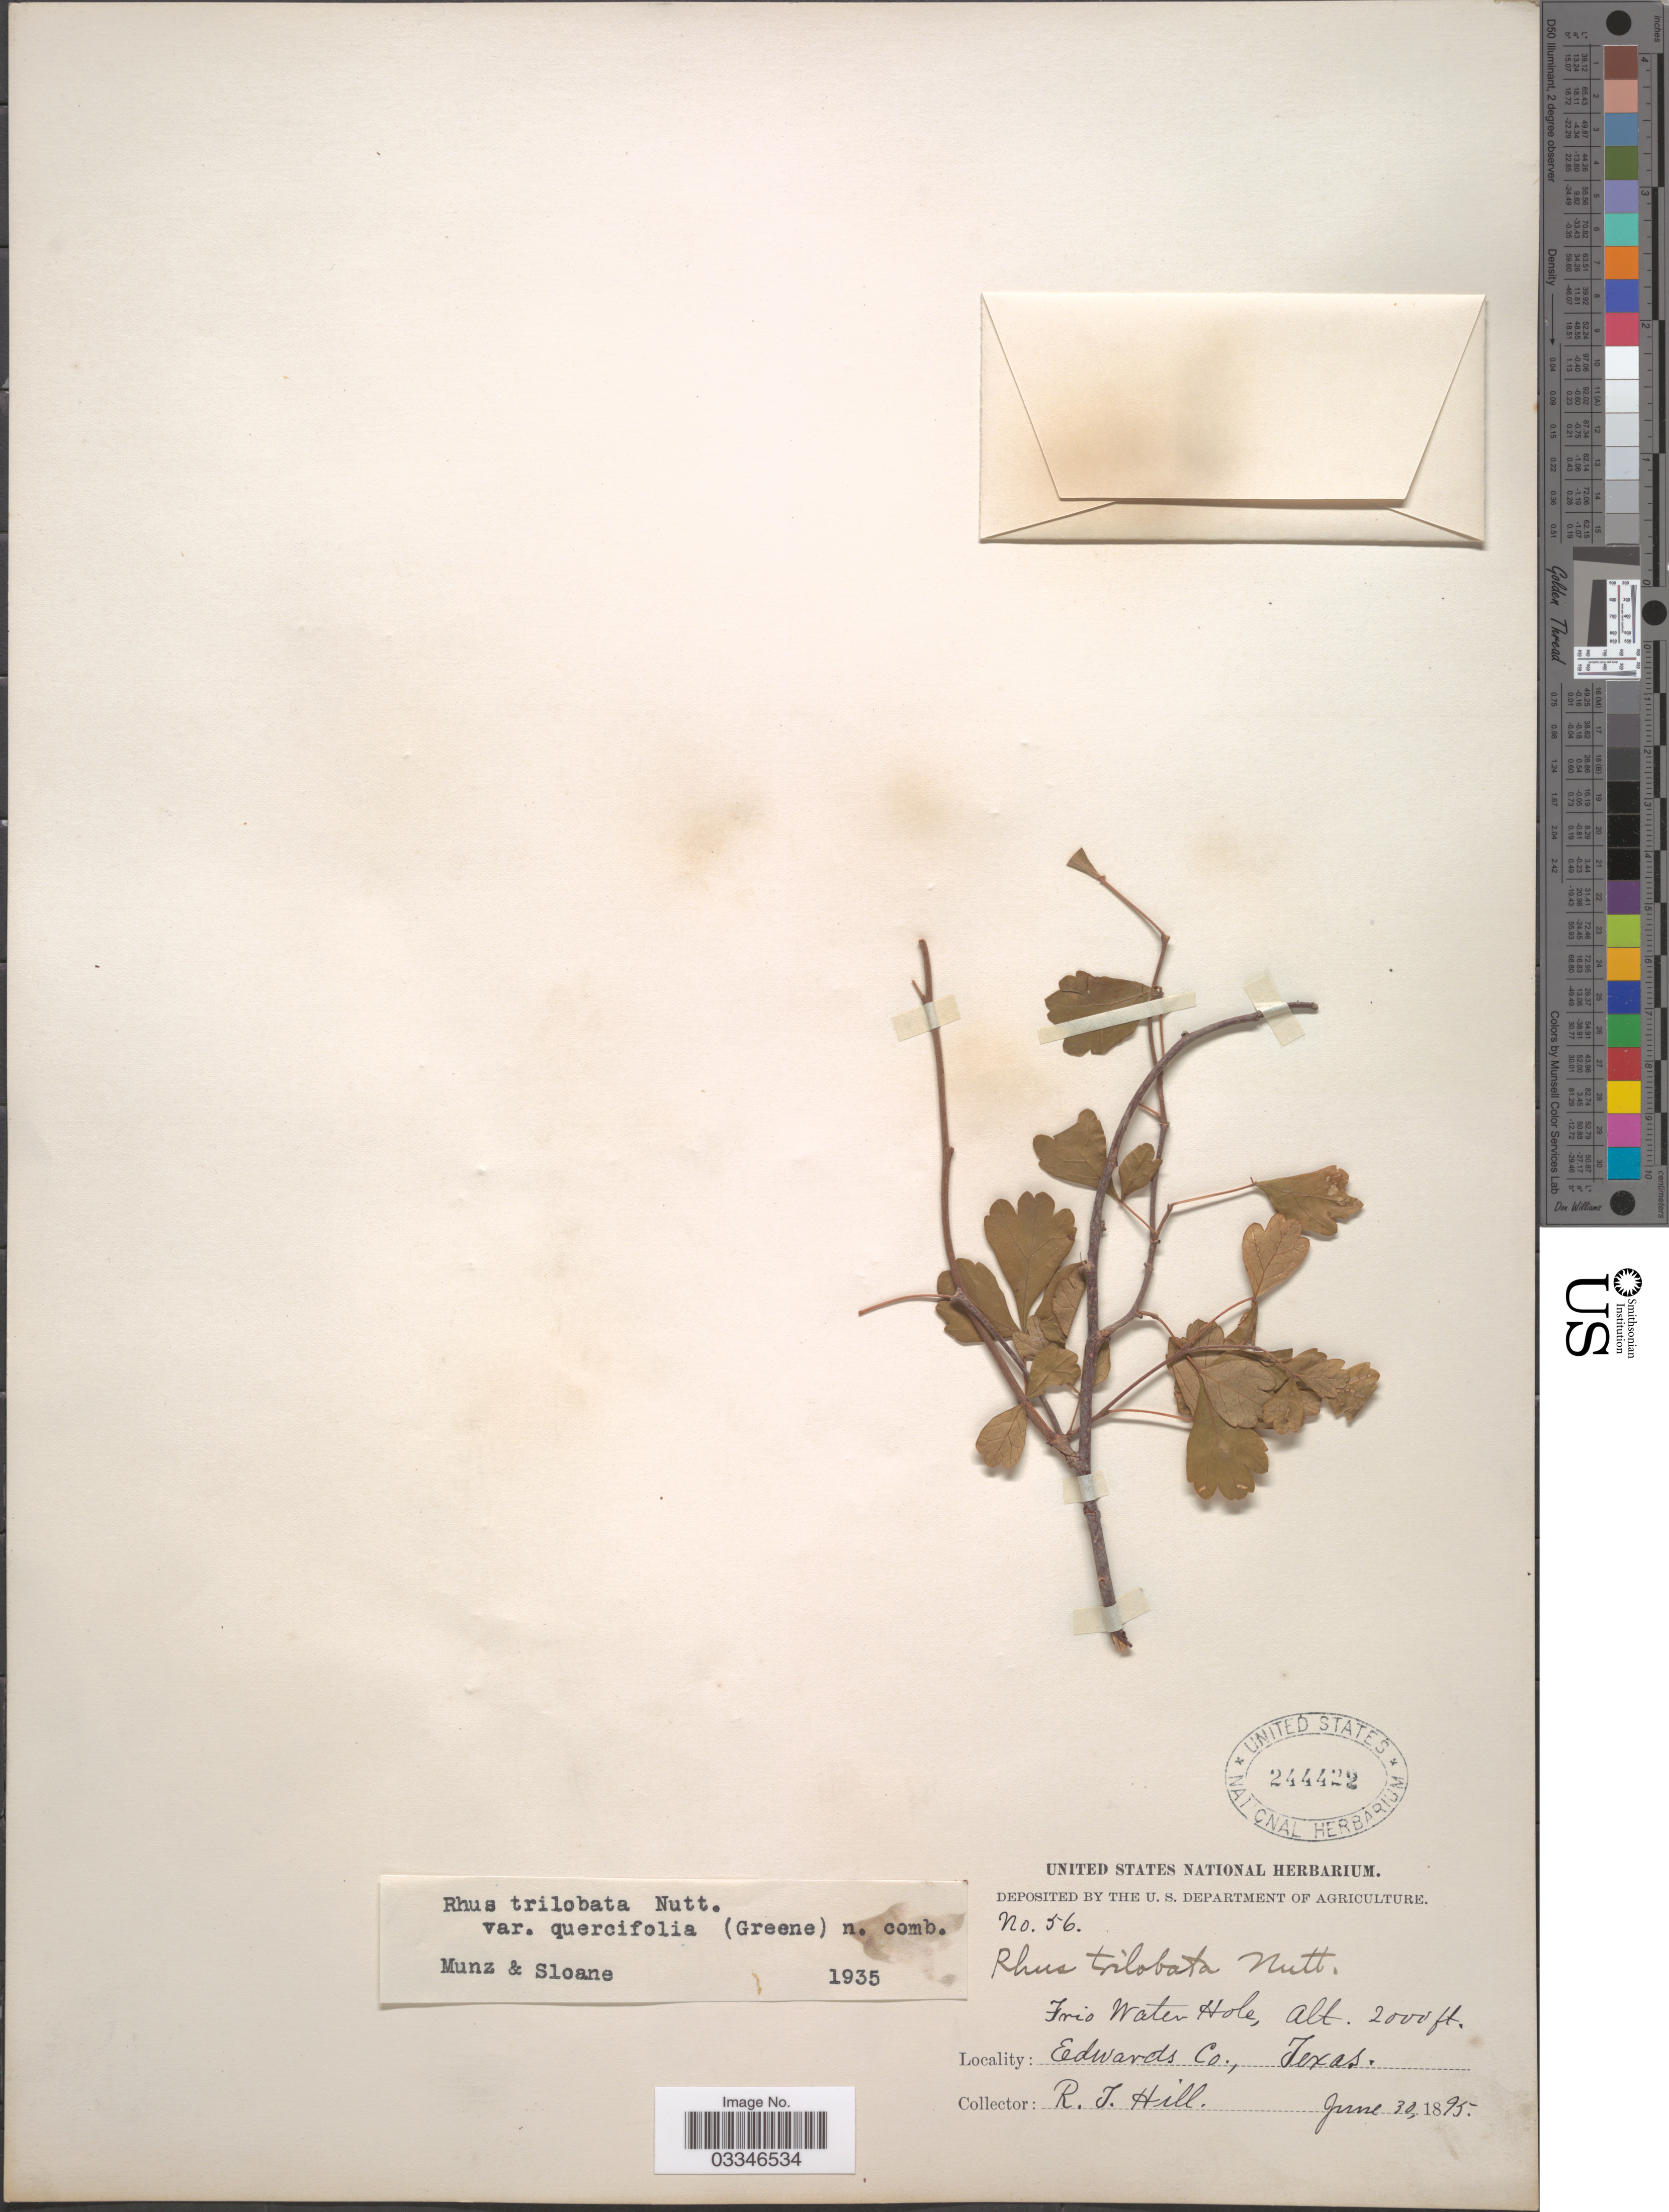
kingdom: Plantae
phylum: Tracheophyta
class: Magnoliopsida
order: Sapindales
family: Anacardiaceae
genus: Rhus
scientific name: Rhus trilobata var. quercifolia (Greene) Munz & Sloane ined.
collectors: R. J. Hill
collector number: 56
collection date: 1895-06-30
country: United States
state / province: Texas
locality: Frio Water Hole, Edwards Co.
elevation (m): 610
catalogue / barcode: US 244422